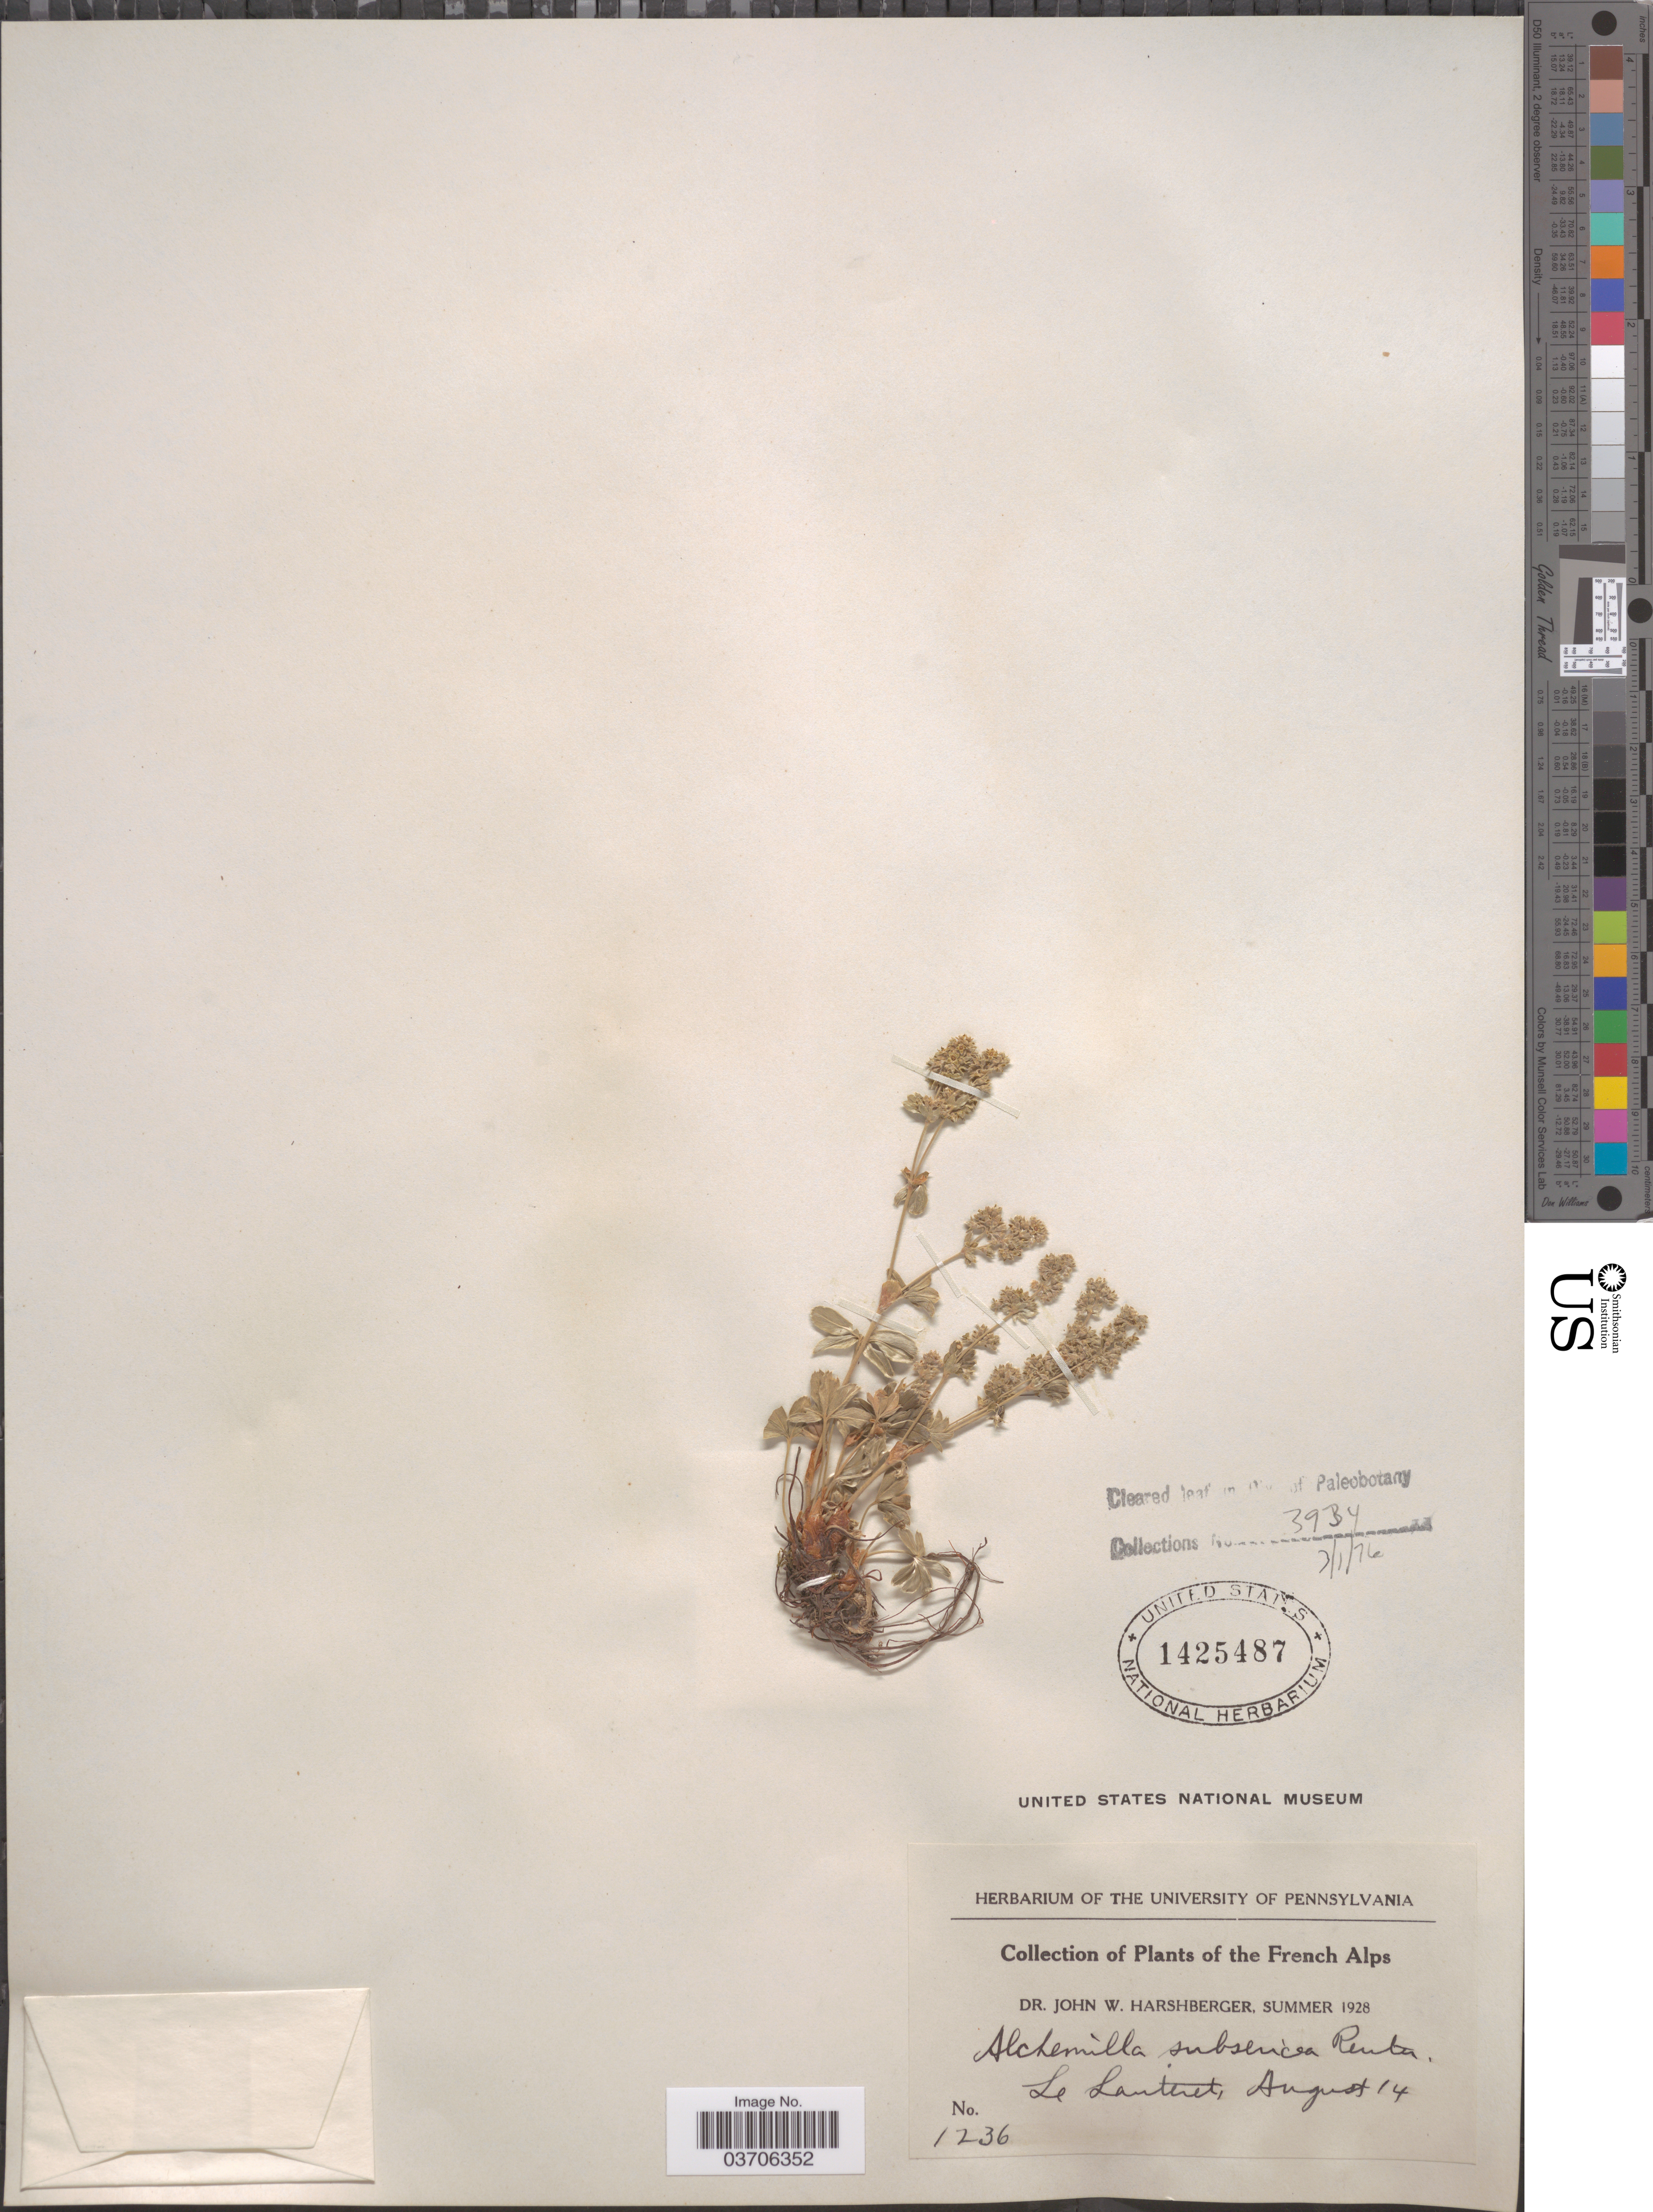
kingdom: Plantae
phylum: Tracheophyta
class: Magnoliopsida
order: Rosales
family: Rosaceae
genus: Alchemilla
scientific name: Alchemilla subsericea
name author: Reut.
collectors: J. W. Harshberger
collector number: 1236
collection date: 1928-08-14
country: France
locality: French Alps. Le Lauteret.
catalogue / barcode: US 1425487